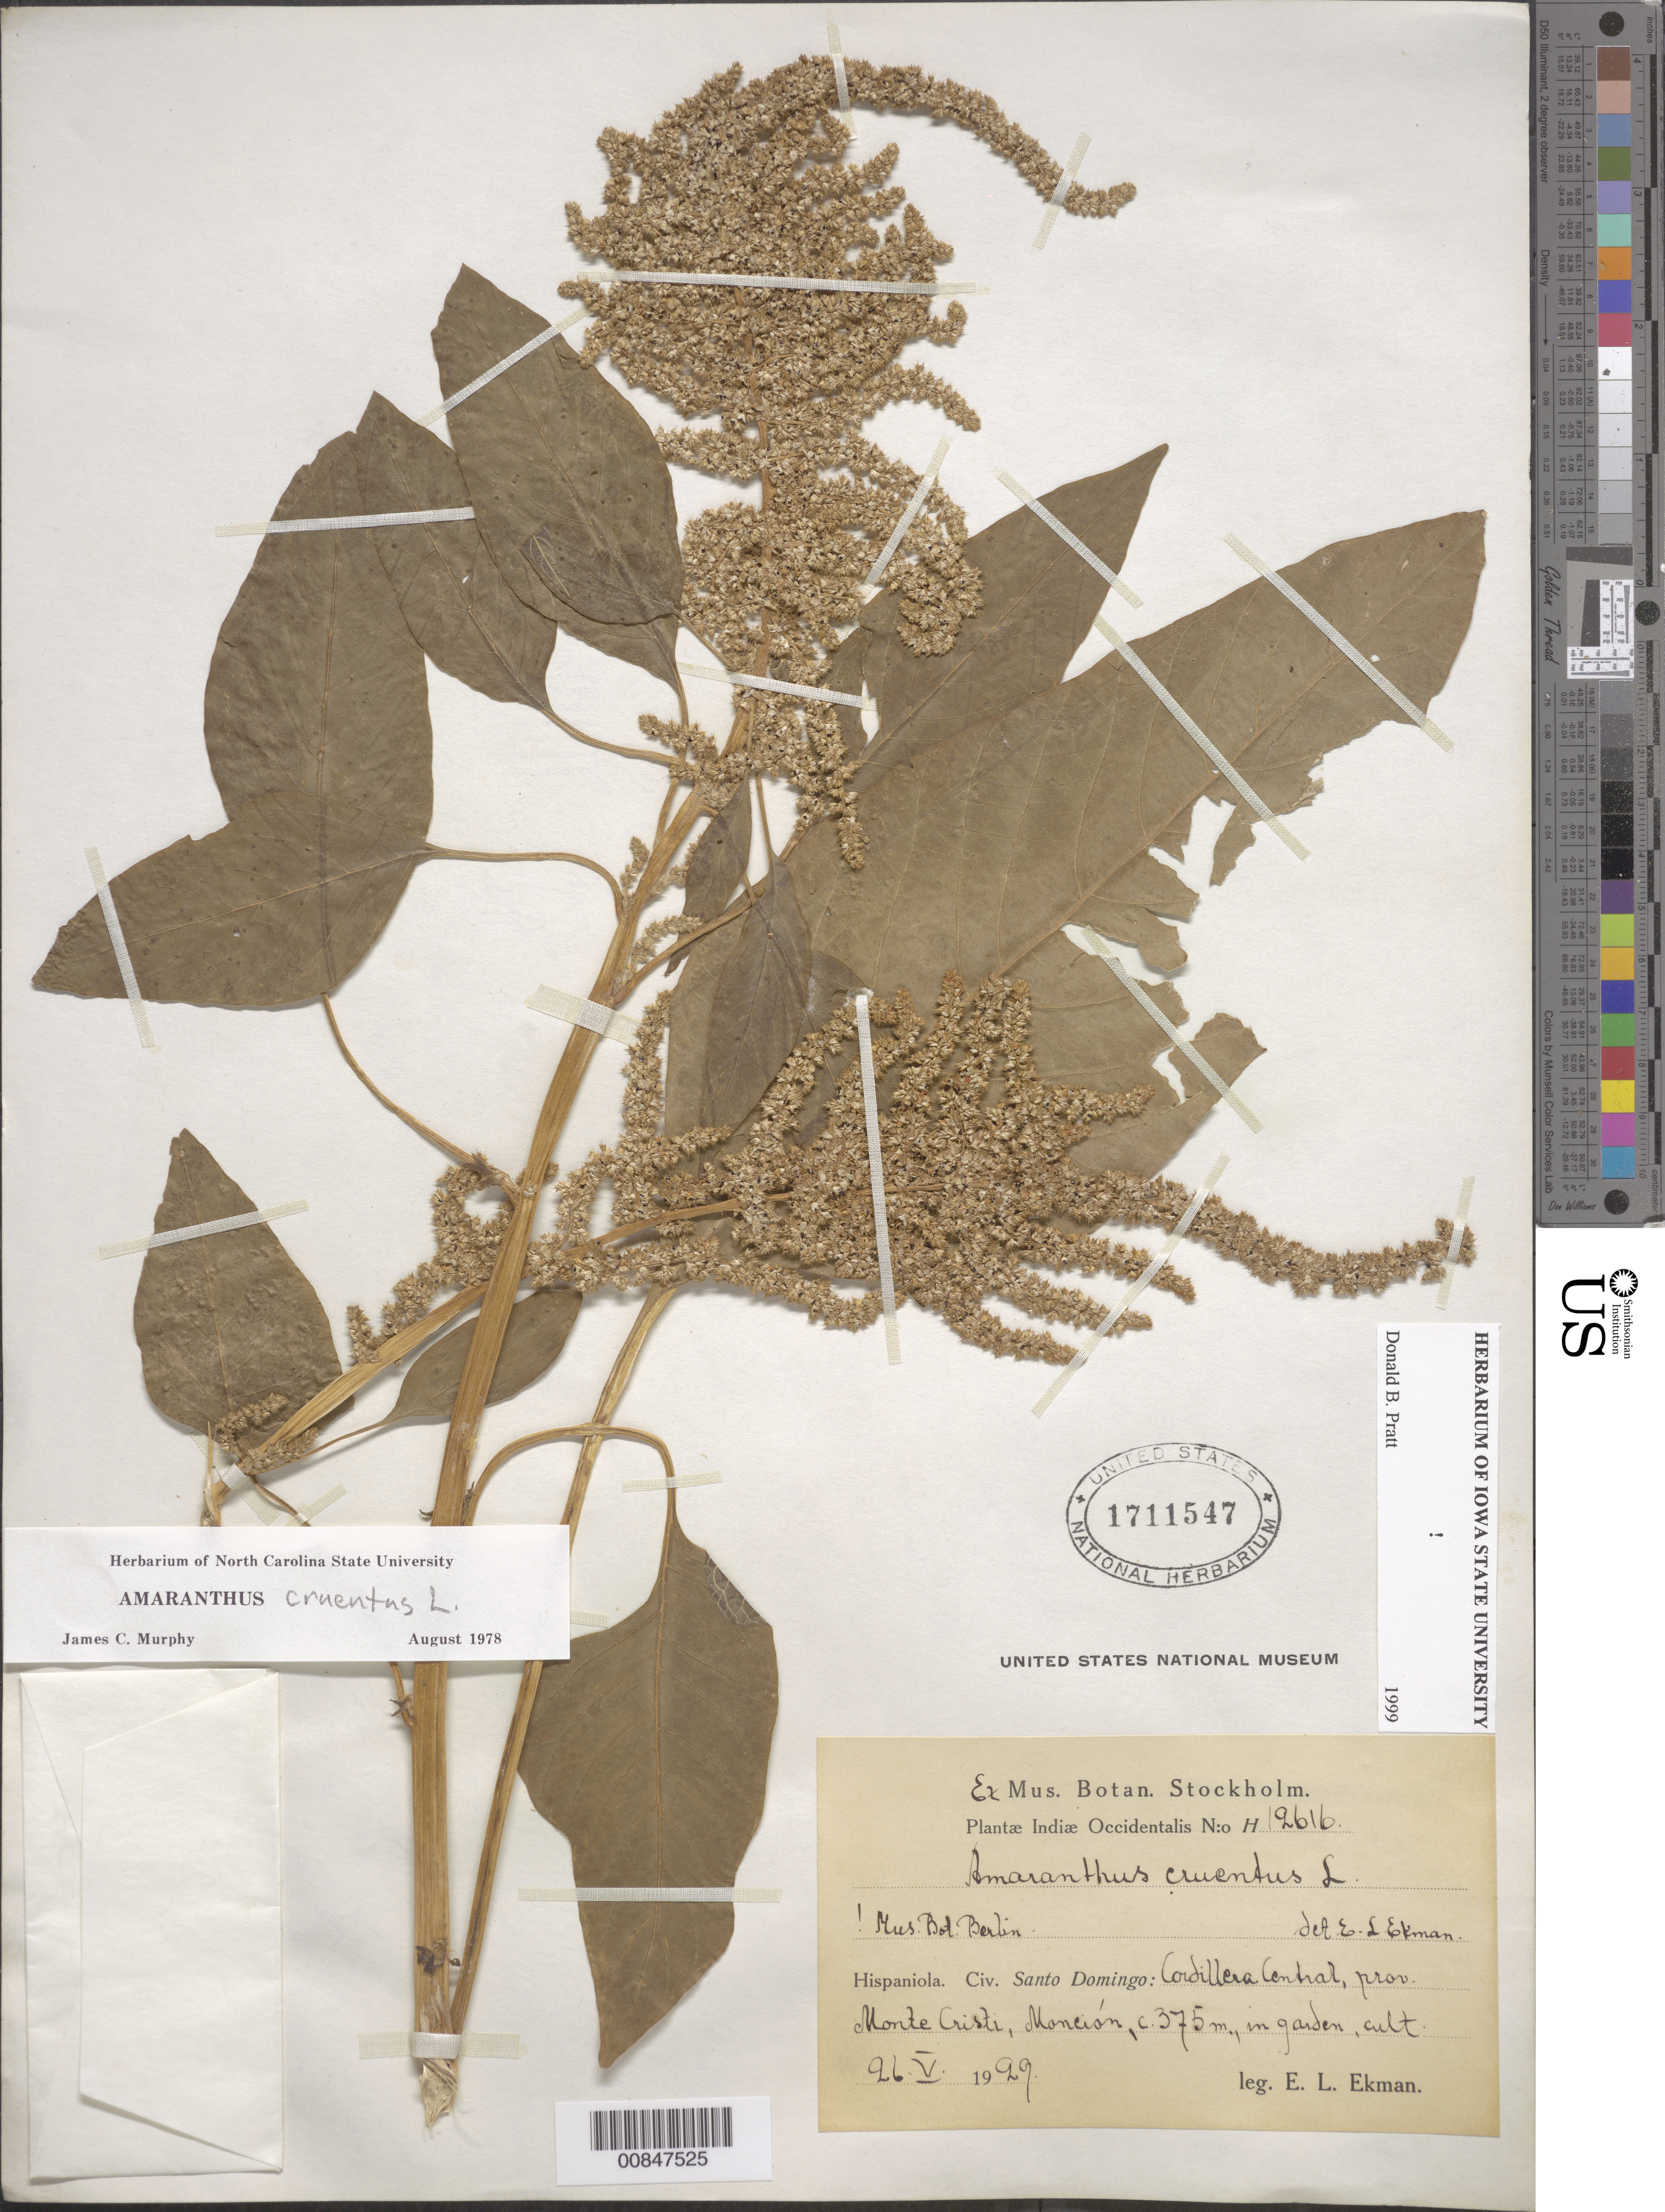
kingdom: Plantae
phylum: Tracheophyta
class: Magnoliopsida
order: Caryophyllales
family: Amaranthaceae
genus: Amaranthus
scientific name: Amaranthus cruentus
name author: L.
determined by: Pratt, D. B.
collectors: E. L. Ekman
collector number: H 12616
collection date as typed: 26 May 1929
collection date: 1929-05-26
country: Dominican Republic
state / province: Monte Cristi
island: Hispaniola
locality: Cordillera Central, Monción.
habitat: In garden.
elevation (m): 375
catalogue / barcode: US 1711547